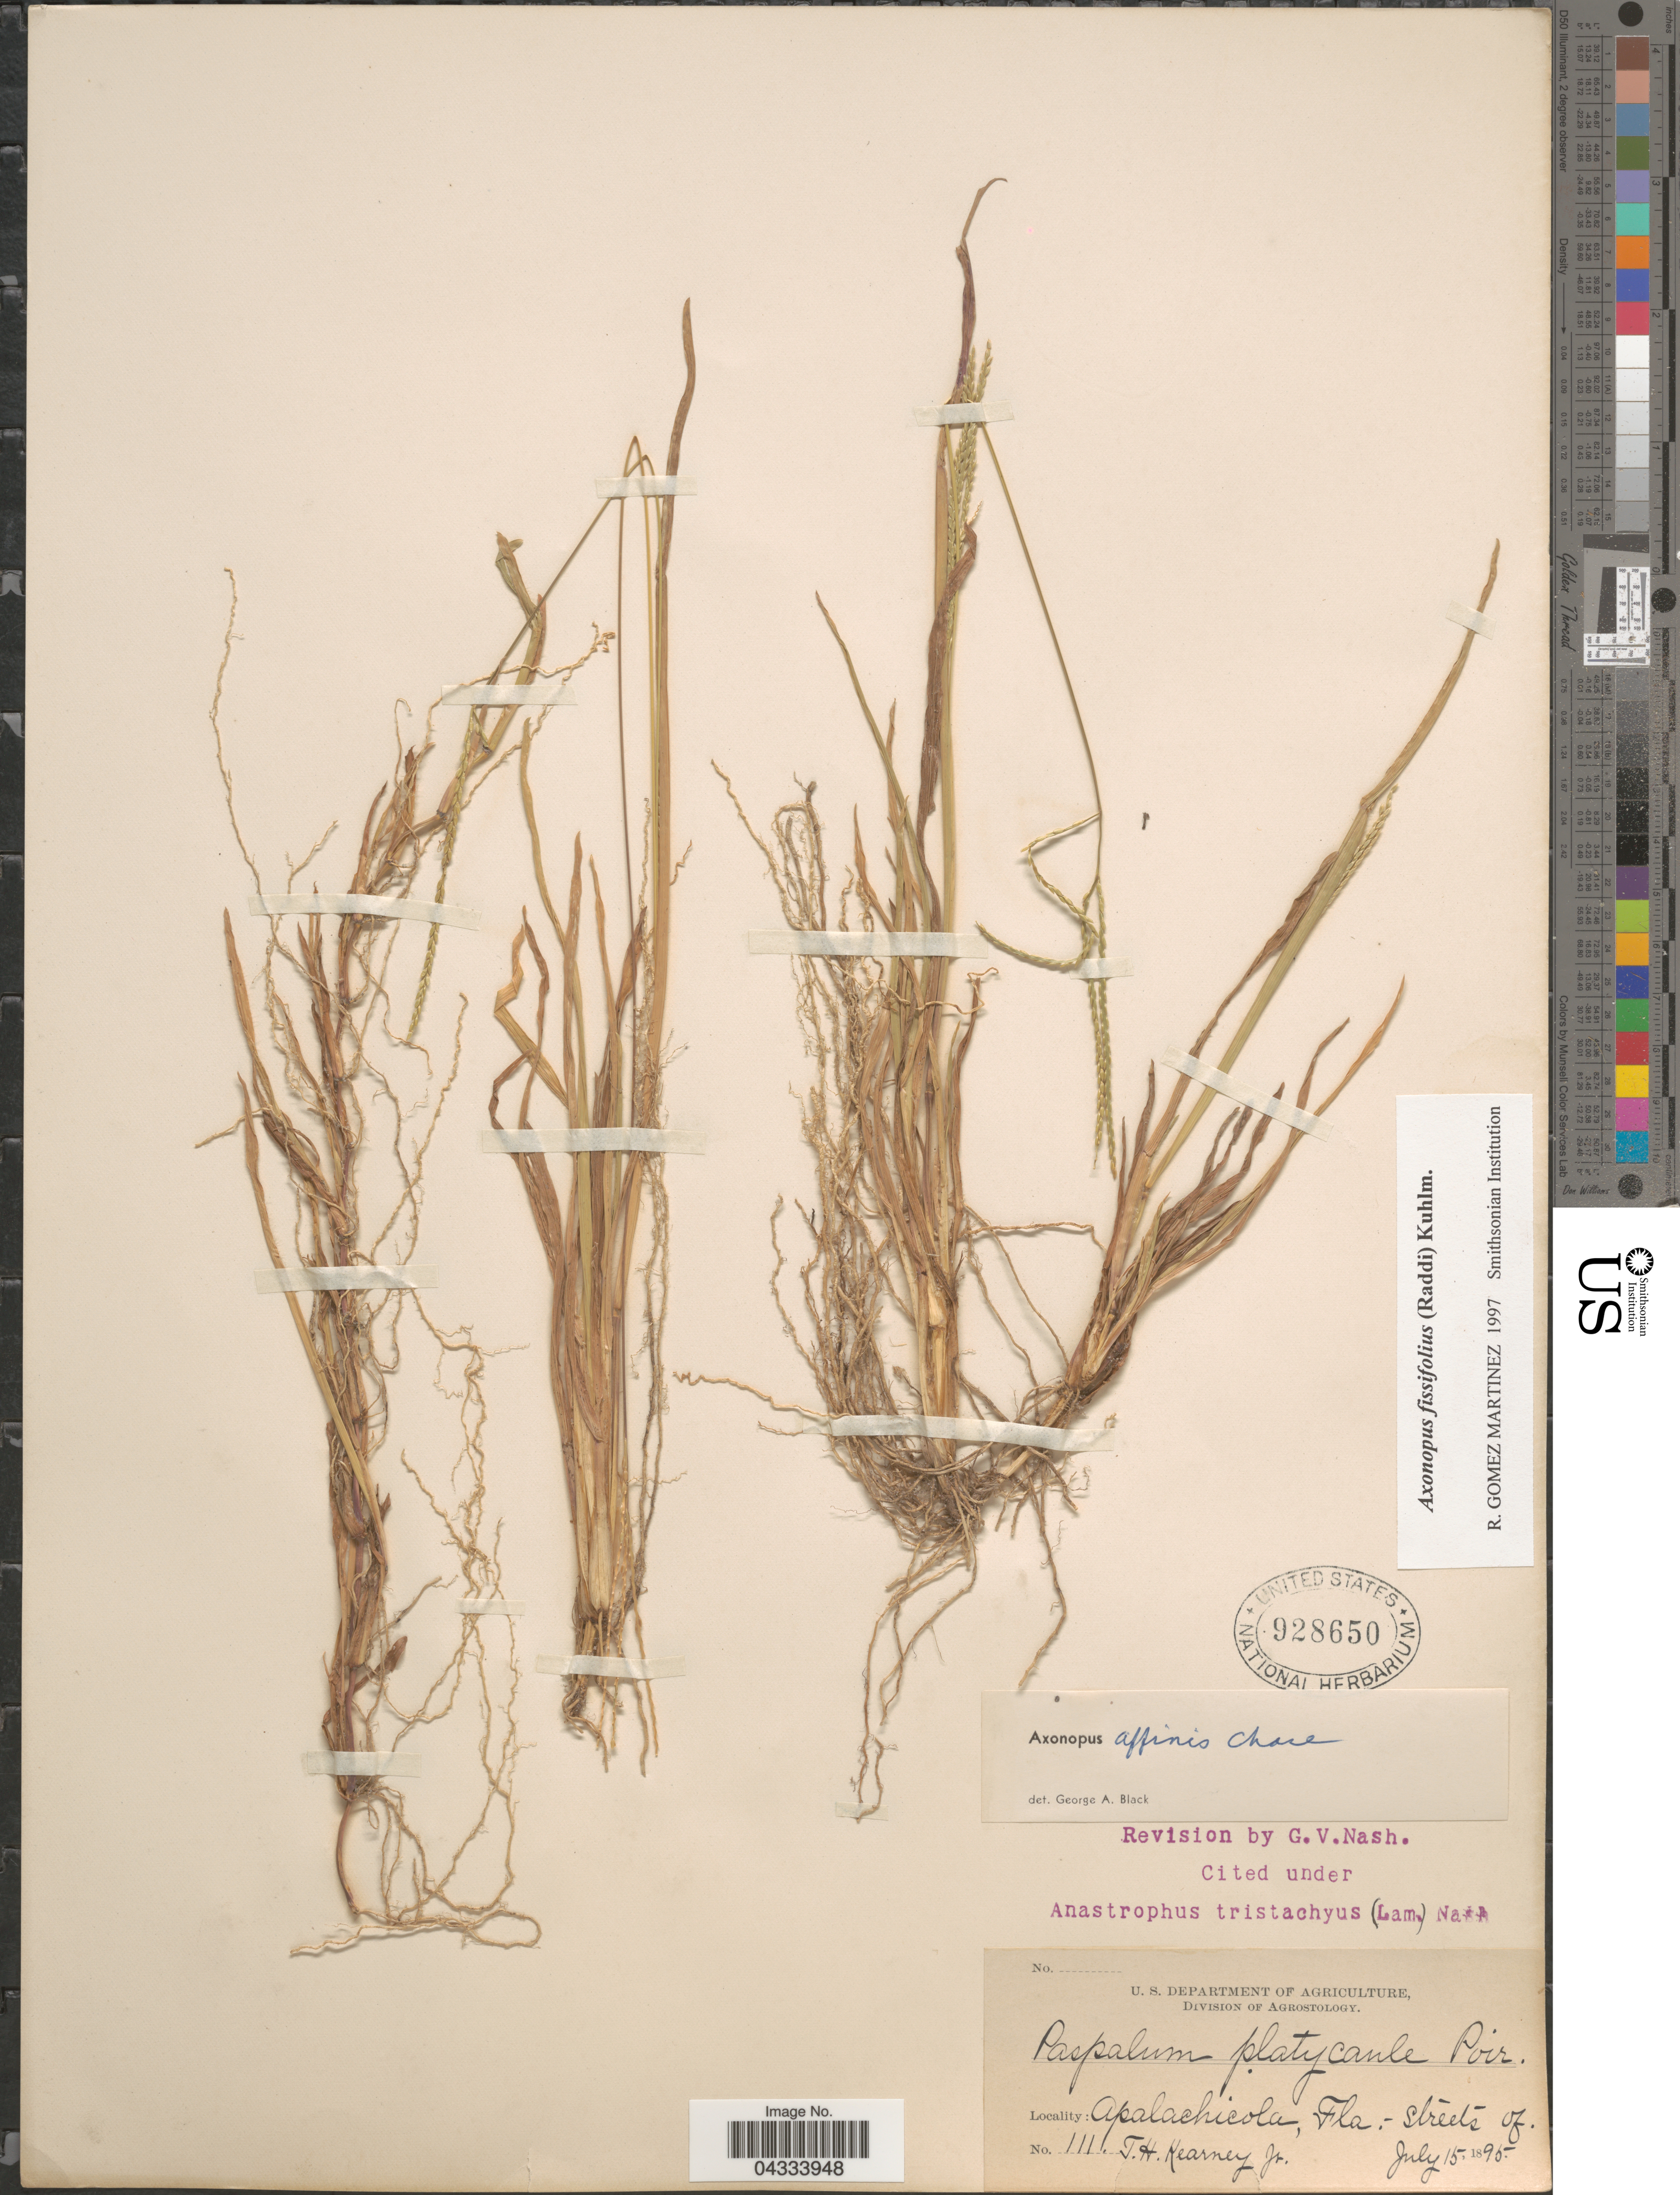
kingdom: Plantae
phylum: Tracheophyta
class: Liliopsida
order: Poales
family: Poaceae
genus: Axonopus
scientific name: Axonopus fissifolius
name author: (Raddi) Kuhlm.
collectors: T. H. Kearney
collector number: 111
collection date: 1895-07-15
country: United States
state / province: Florida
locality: Apalachicola., - streets of.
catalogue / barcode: US 928650